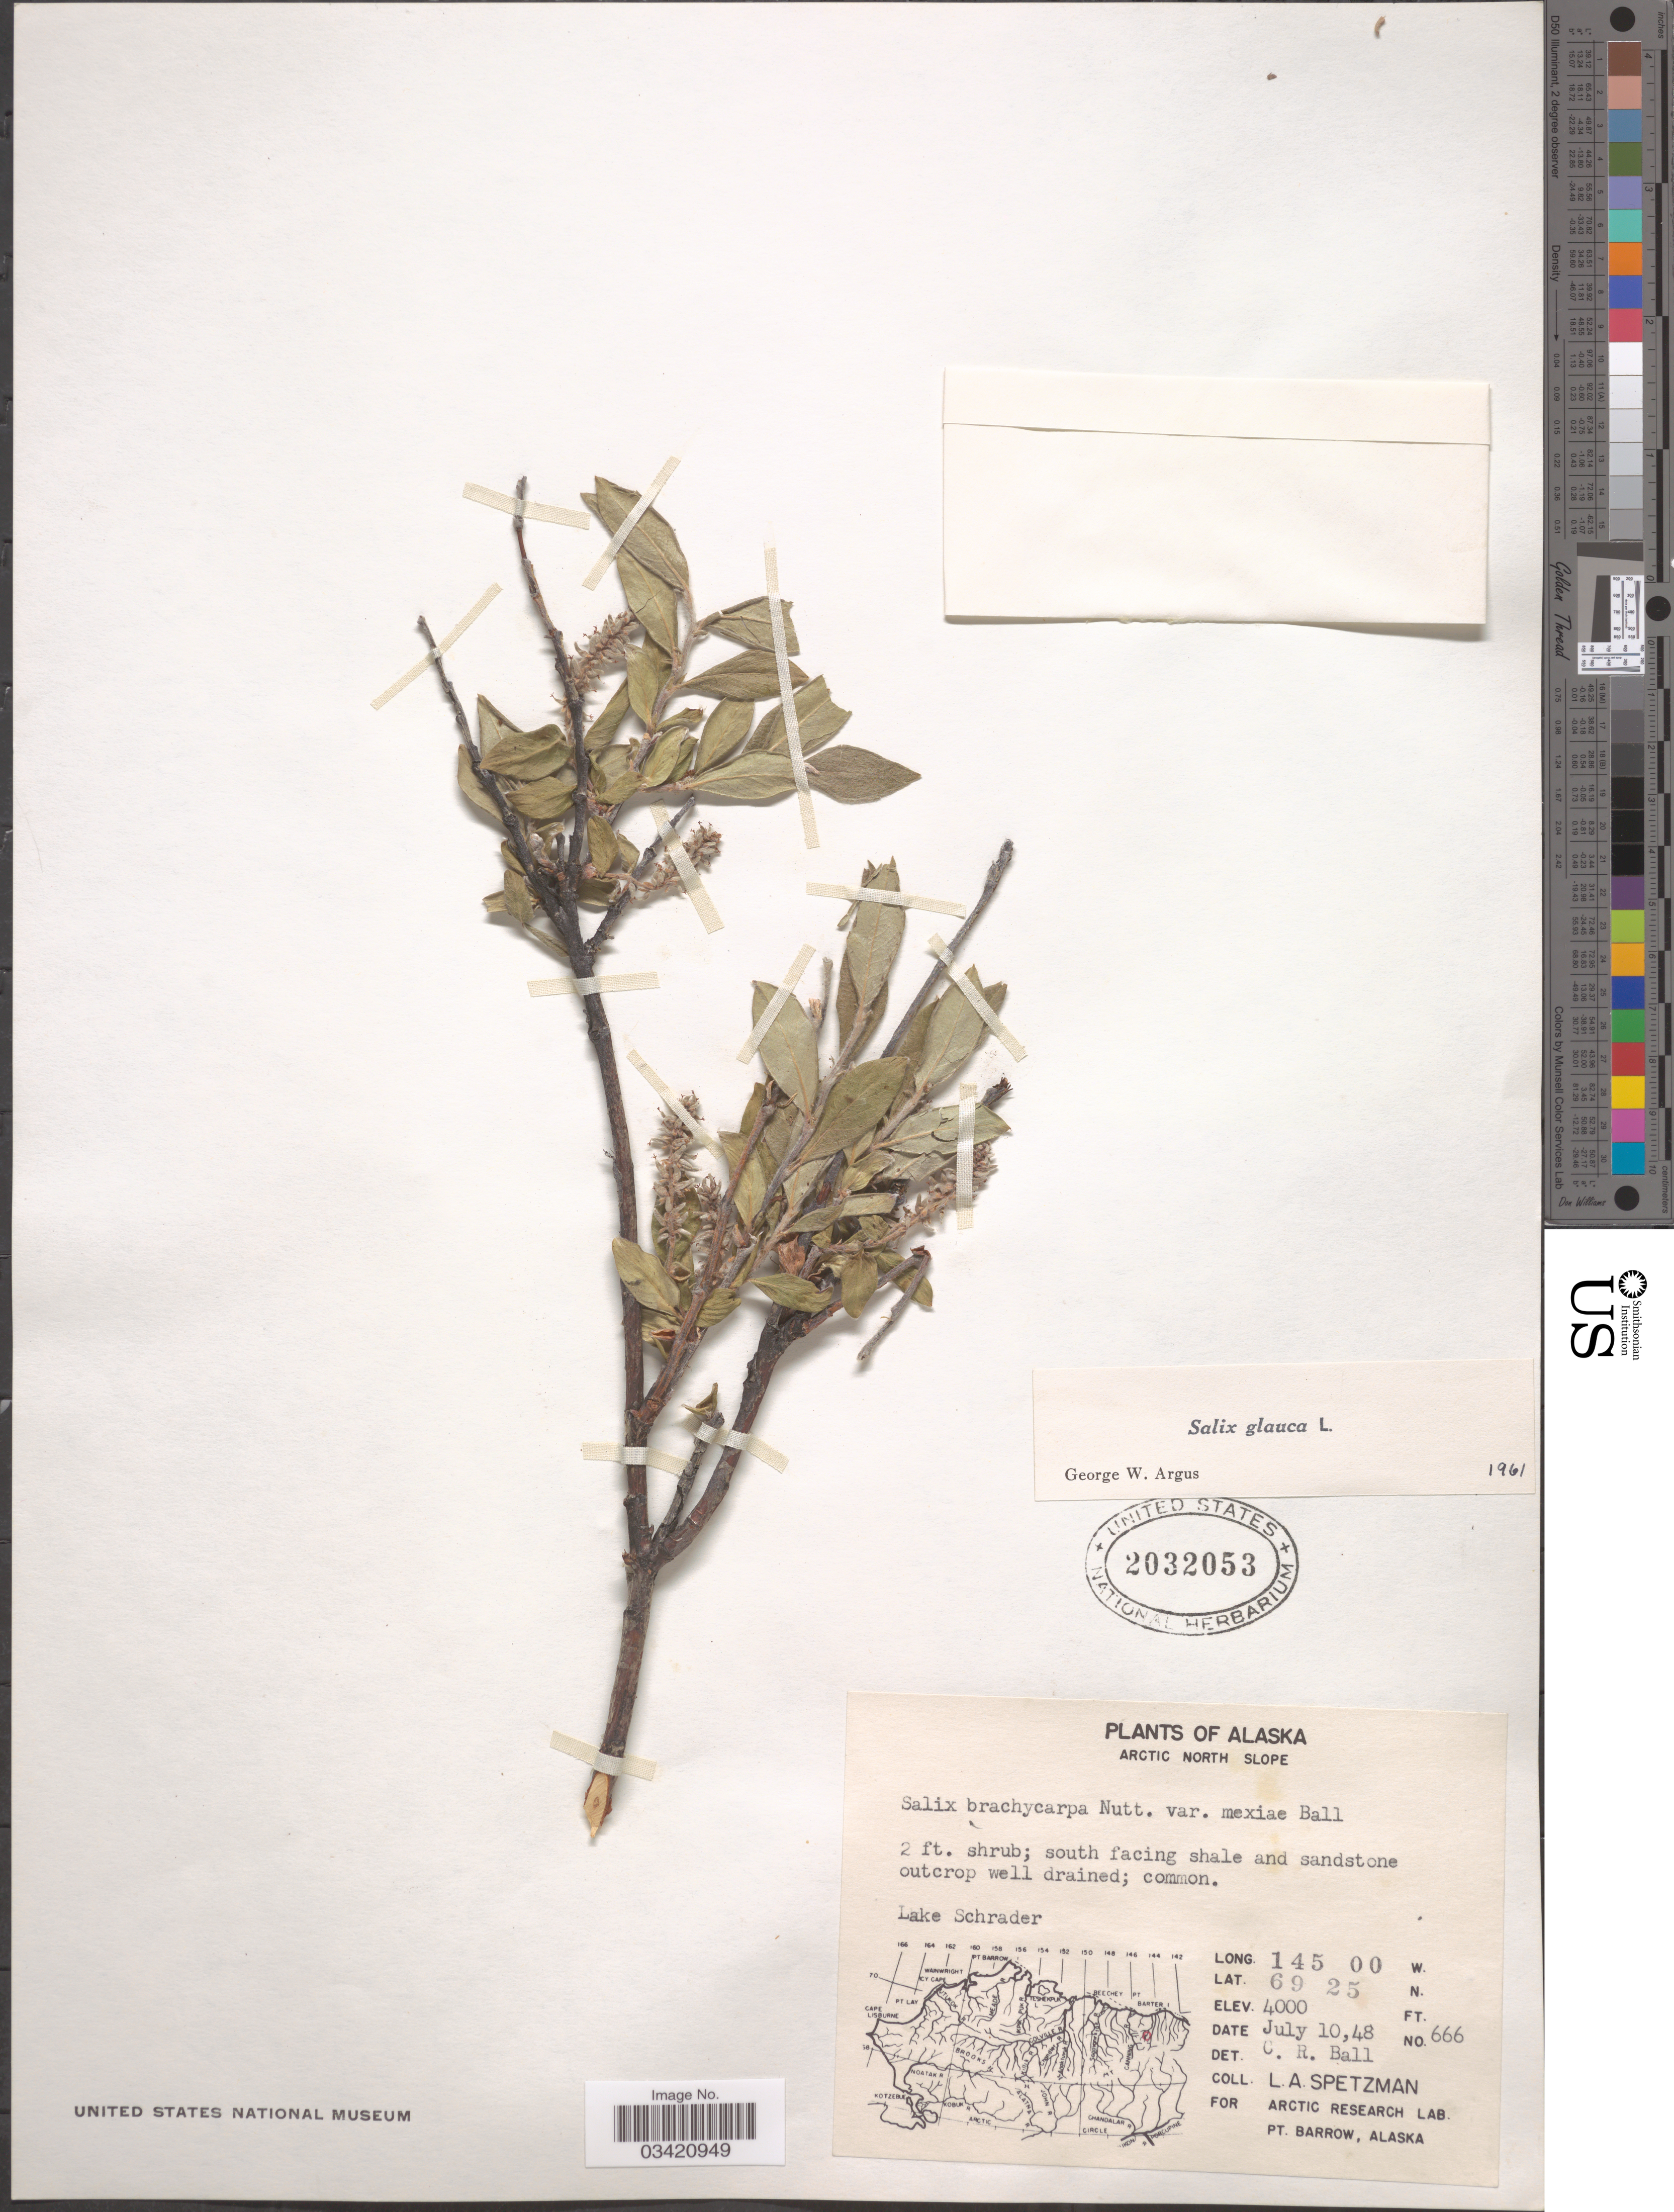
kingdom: Plantae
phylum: Tracheophyta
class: Magnoliopsida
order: Malpighiales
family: Salicaceae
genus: Salix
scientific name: Salix glauca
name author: L.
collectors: L. Spetzman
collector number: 666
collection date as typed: Transcribed d/m/y: 10/7/48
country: United States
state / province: Alaska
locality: Arctic North Slope. Lake Schrader.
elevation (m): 1219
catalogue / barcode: US 2032053